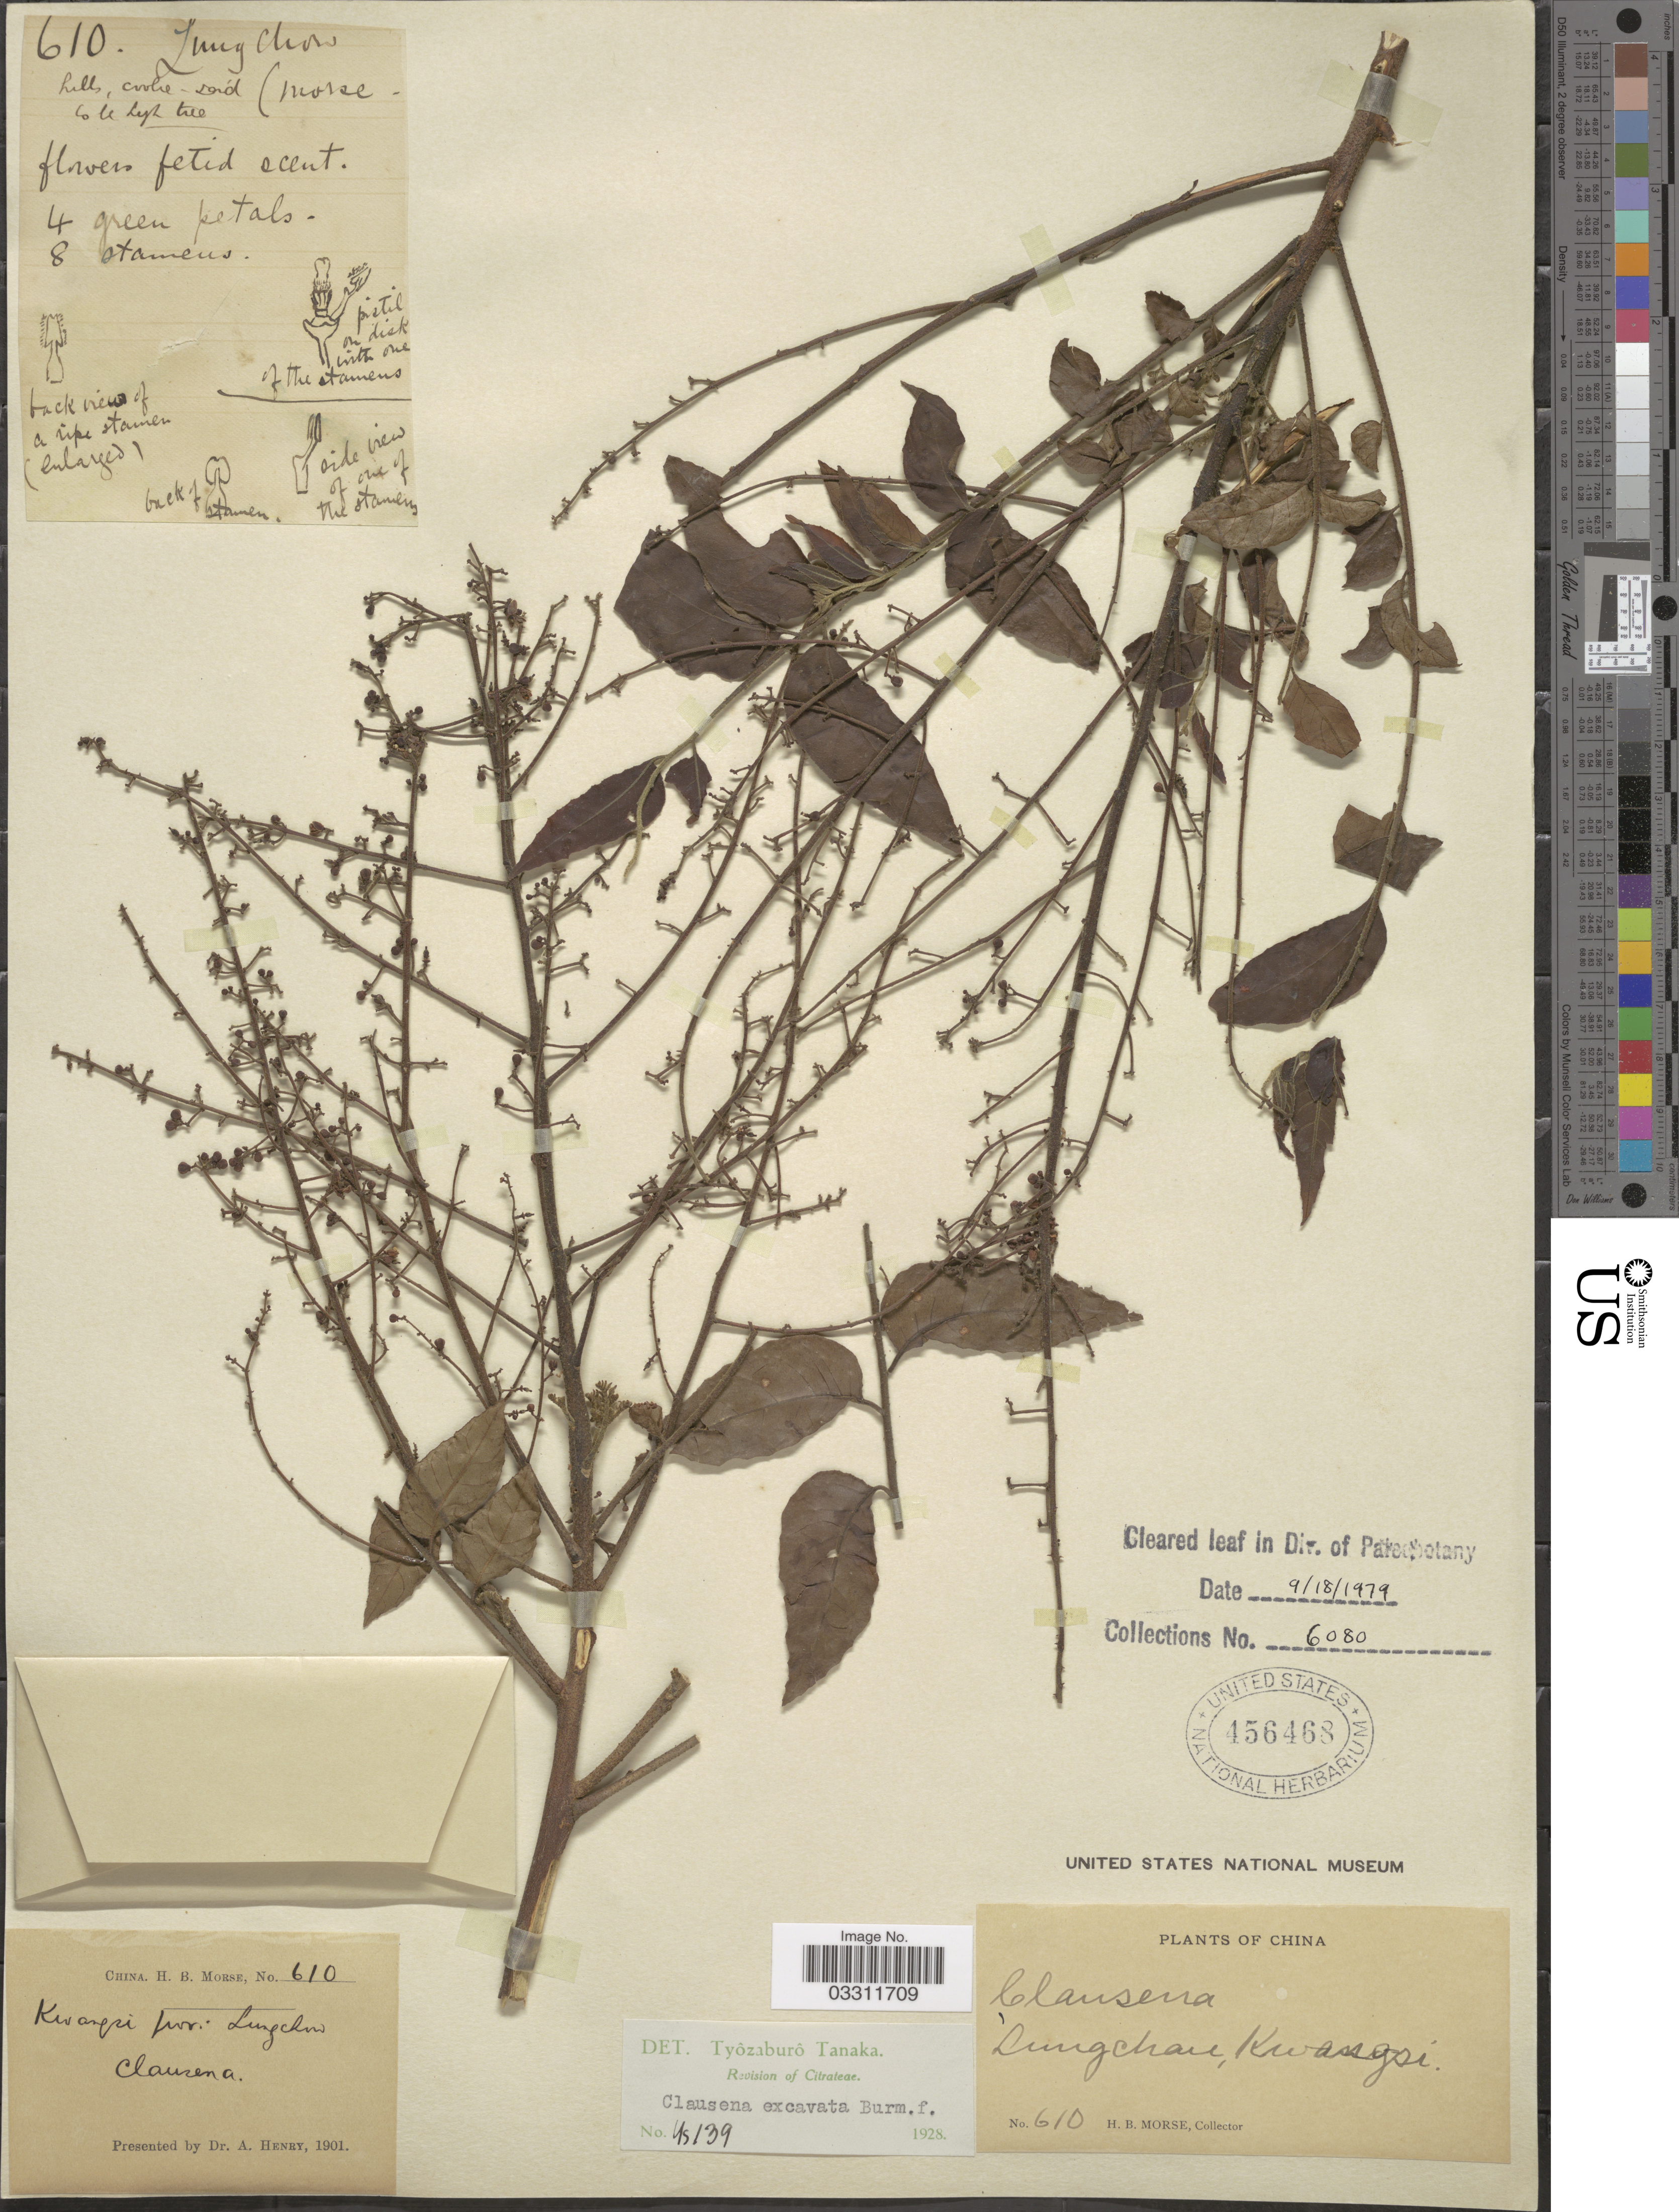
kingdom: Plantae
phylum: Tracheophyta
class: Magnoliopsida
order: Sapindales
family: Rutaceae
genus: Clausena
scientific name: Clausena excavata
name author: Burm. f.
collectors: H. Morse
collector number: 610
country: China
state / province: Guangxi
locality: Kwangsi prov, Lungchau.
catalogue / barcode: US 456468